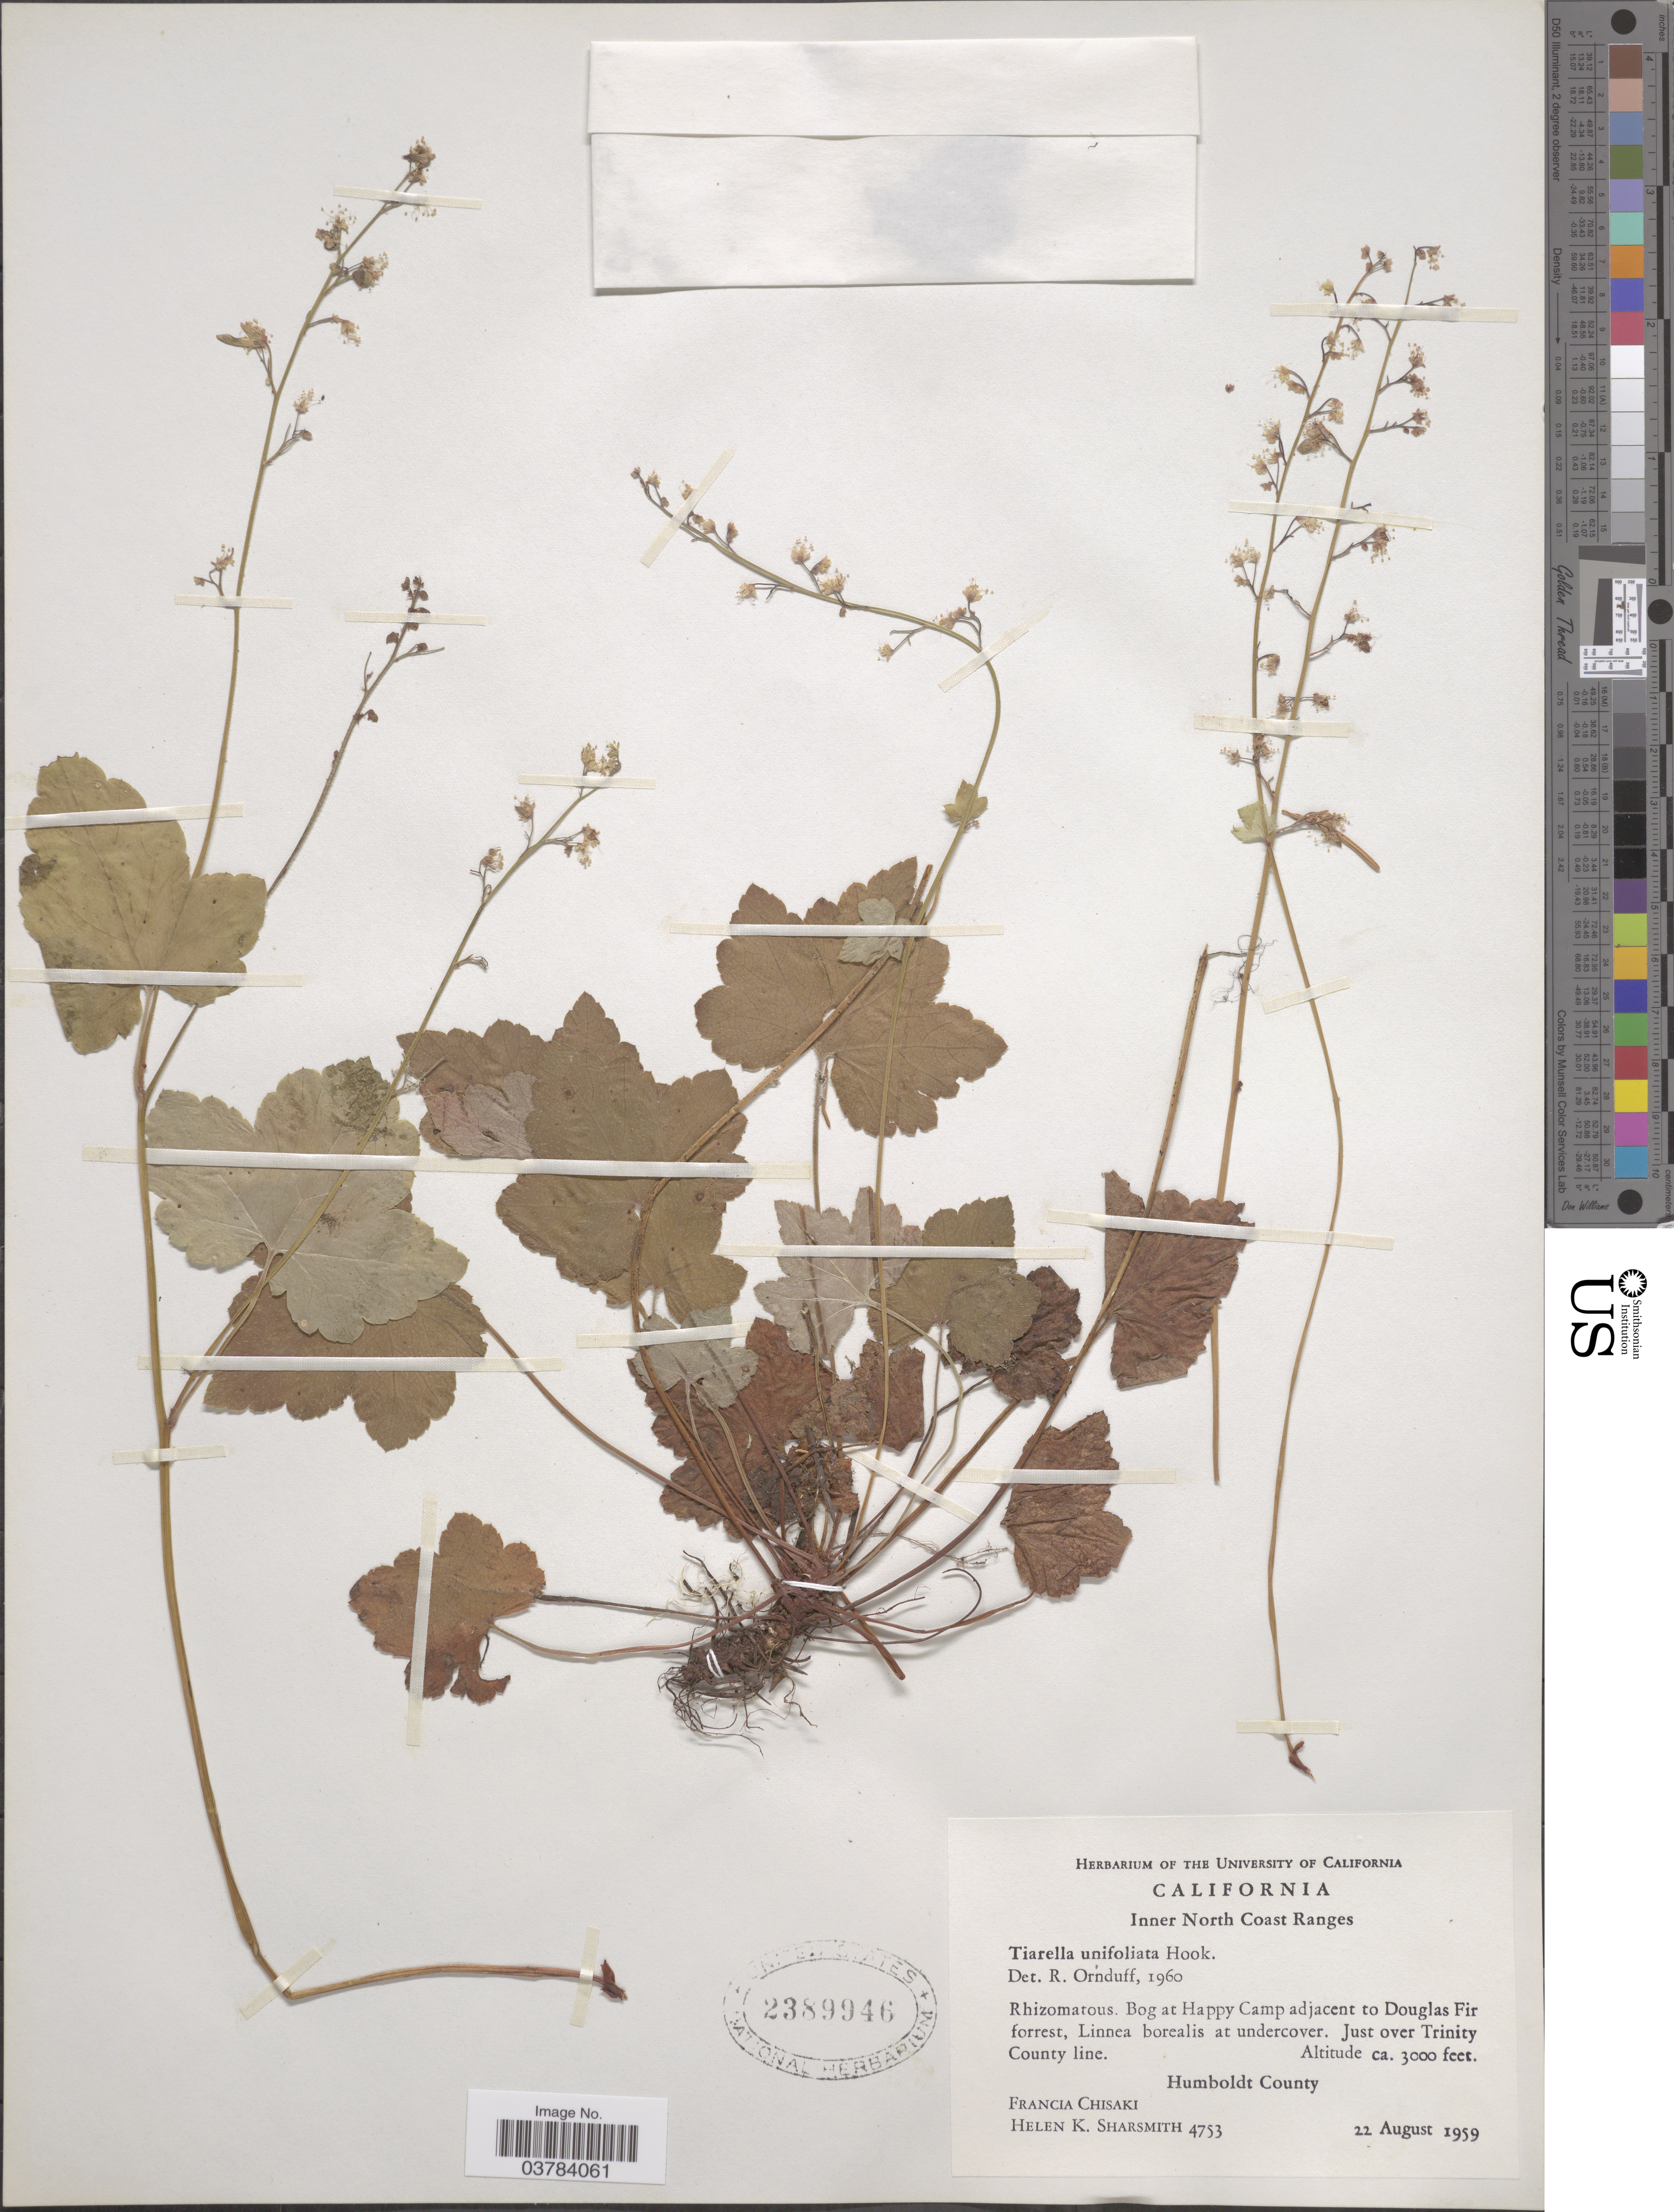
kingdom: Plantae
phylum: Tracheophyta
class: Magnoliopsida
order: Saxifragales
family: Saxifragaceae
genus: Tiarella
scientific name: Tiarella unifoliata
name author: Hook.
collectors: F. Chisaki & H. Sharsmith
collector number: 4753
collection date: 1959-08-22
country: United States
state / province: California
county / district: Trinity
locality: Inner North Coast Ranges. Bog at Happy Camp adjacent to Douglas Fir forrest. Just over Trinity County line. Humboldt County.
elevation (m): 914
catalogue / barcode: US 2389946